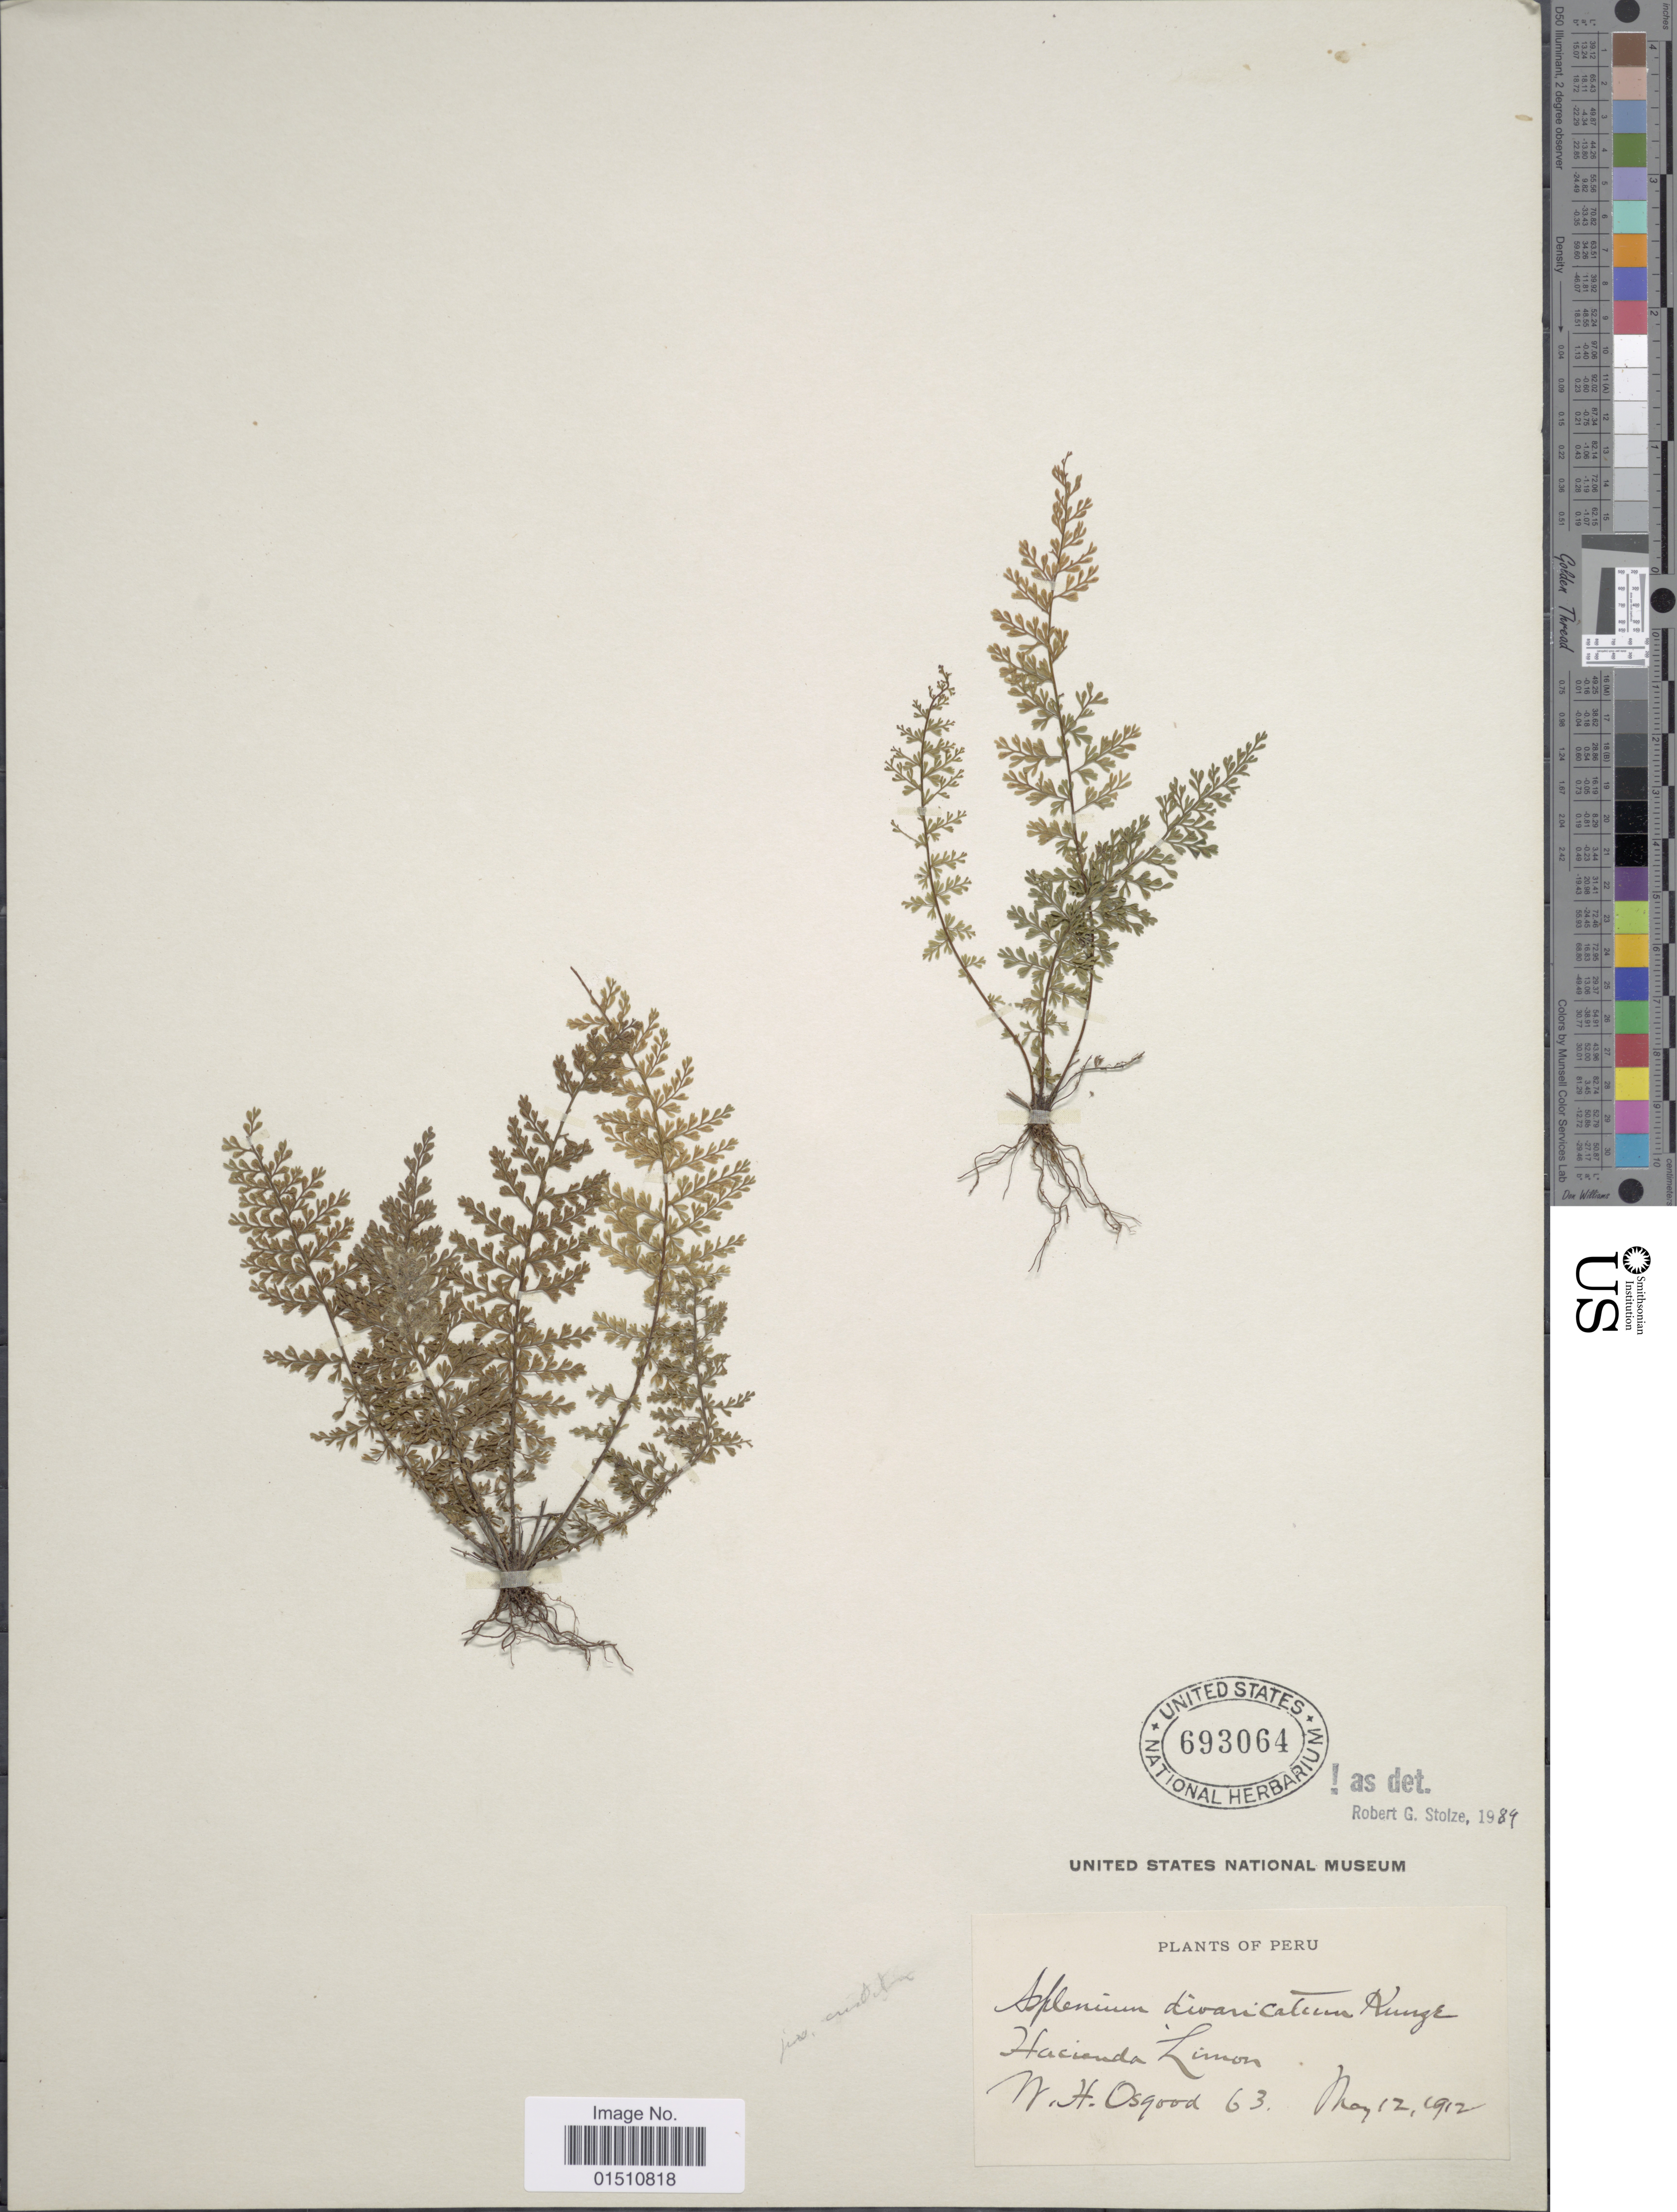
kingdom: Plantae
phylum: Tracheophyta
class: Polypodiopsida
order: Polypodiales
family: Aspleniaceae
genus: Asplenium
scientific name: Asplenium divaricatum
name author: Kunze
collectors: W. Osgood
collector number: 63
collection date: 1912-05-12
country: Peru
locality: Peru, Hacienda Limon.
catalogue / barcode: US 693064